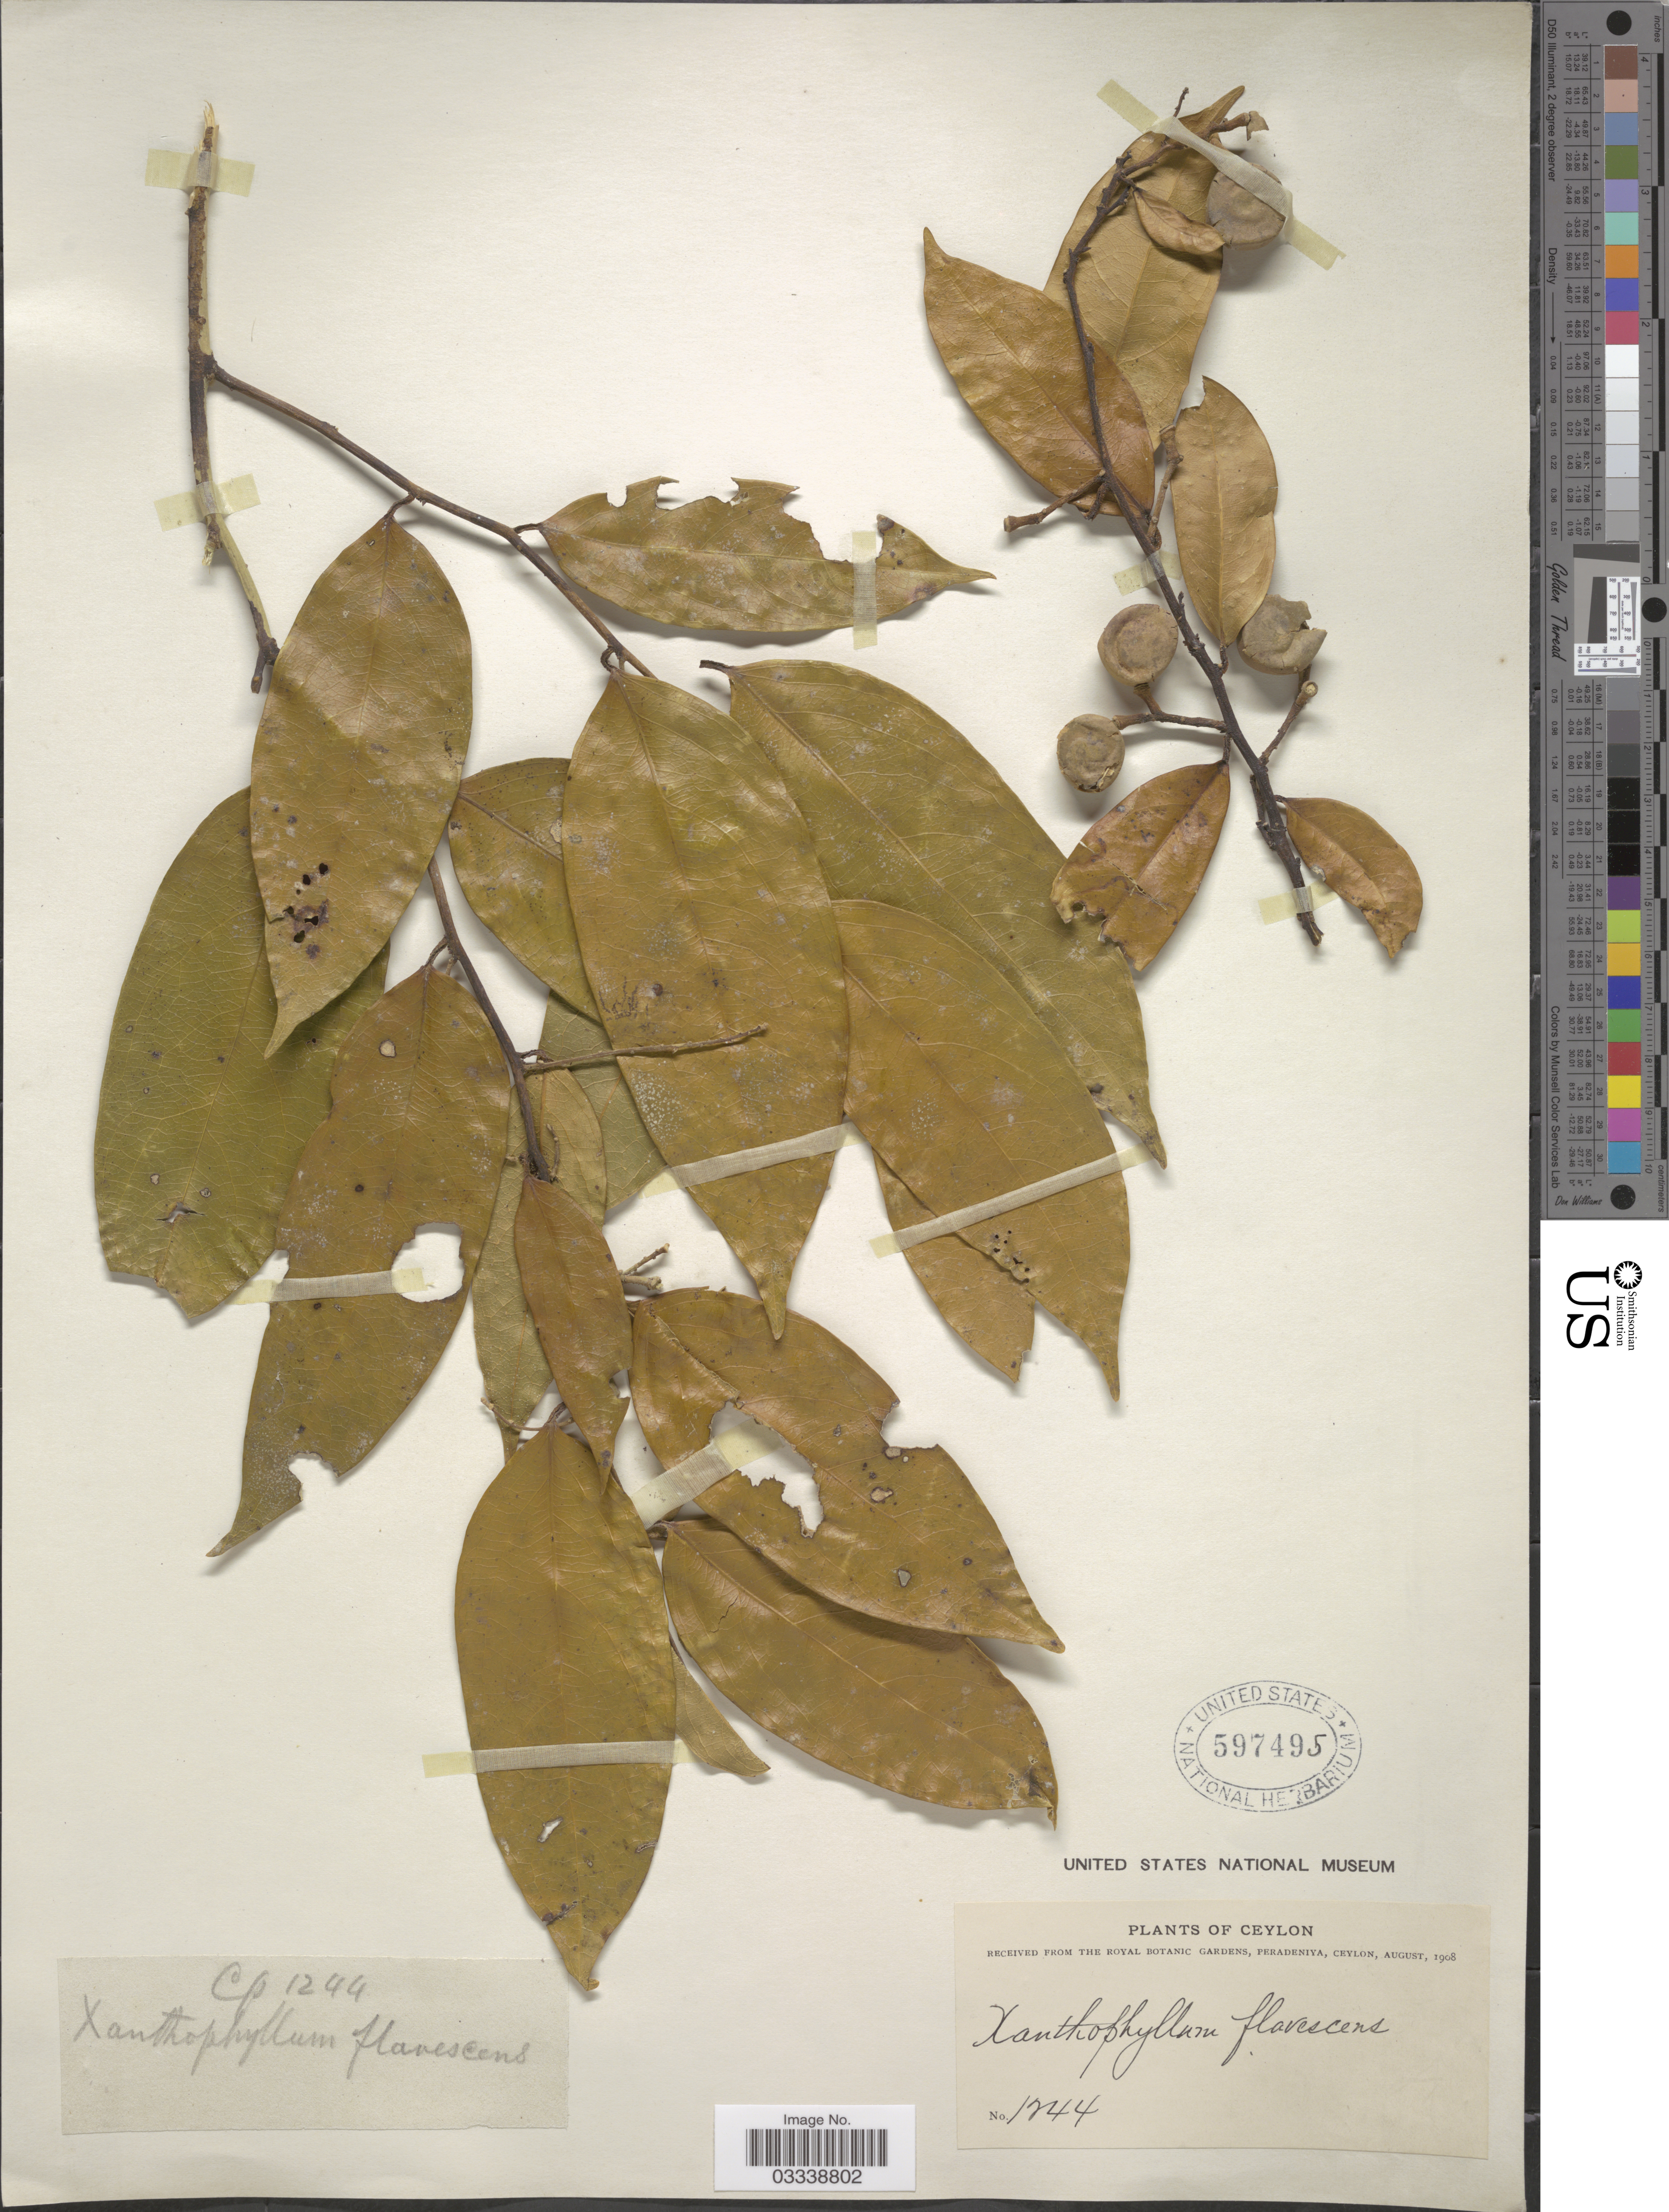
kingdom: Plantae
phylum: Tracheophyta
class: Magnoliopsida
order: Fabales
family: Polygalaceae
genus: Xanthophyllum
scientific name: Xanthophyllum flavescens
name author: Roxb.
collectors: P. Royal Botanic Gardens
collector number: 1244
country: Sri Lanka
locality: Ceylon.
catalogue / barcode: US 597495